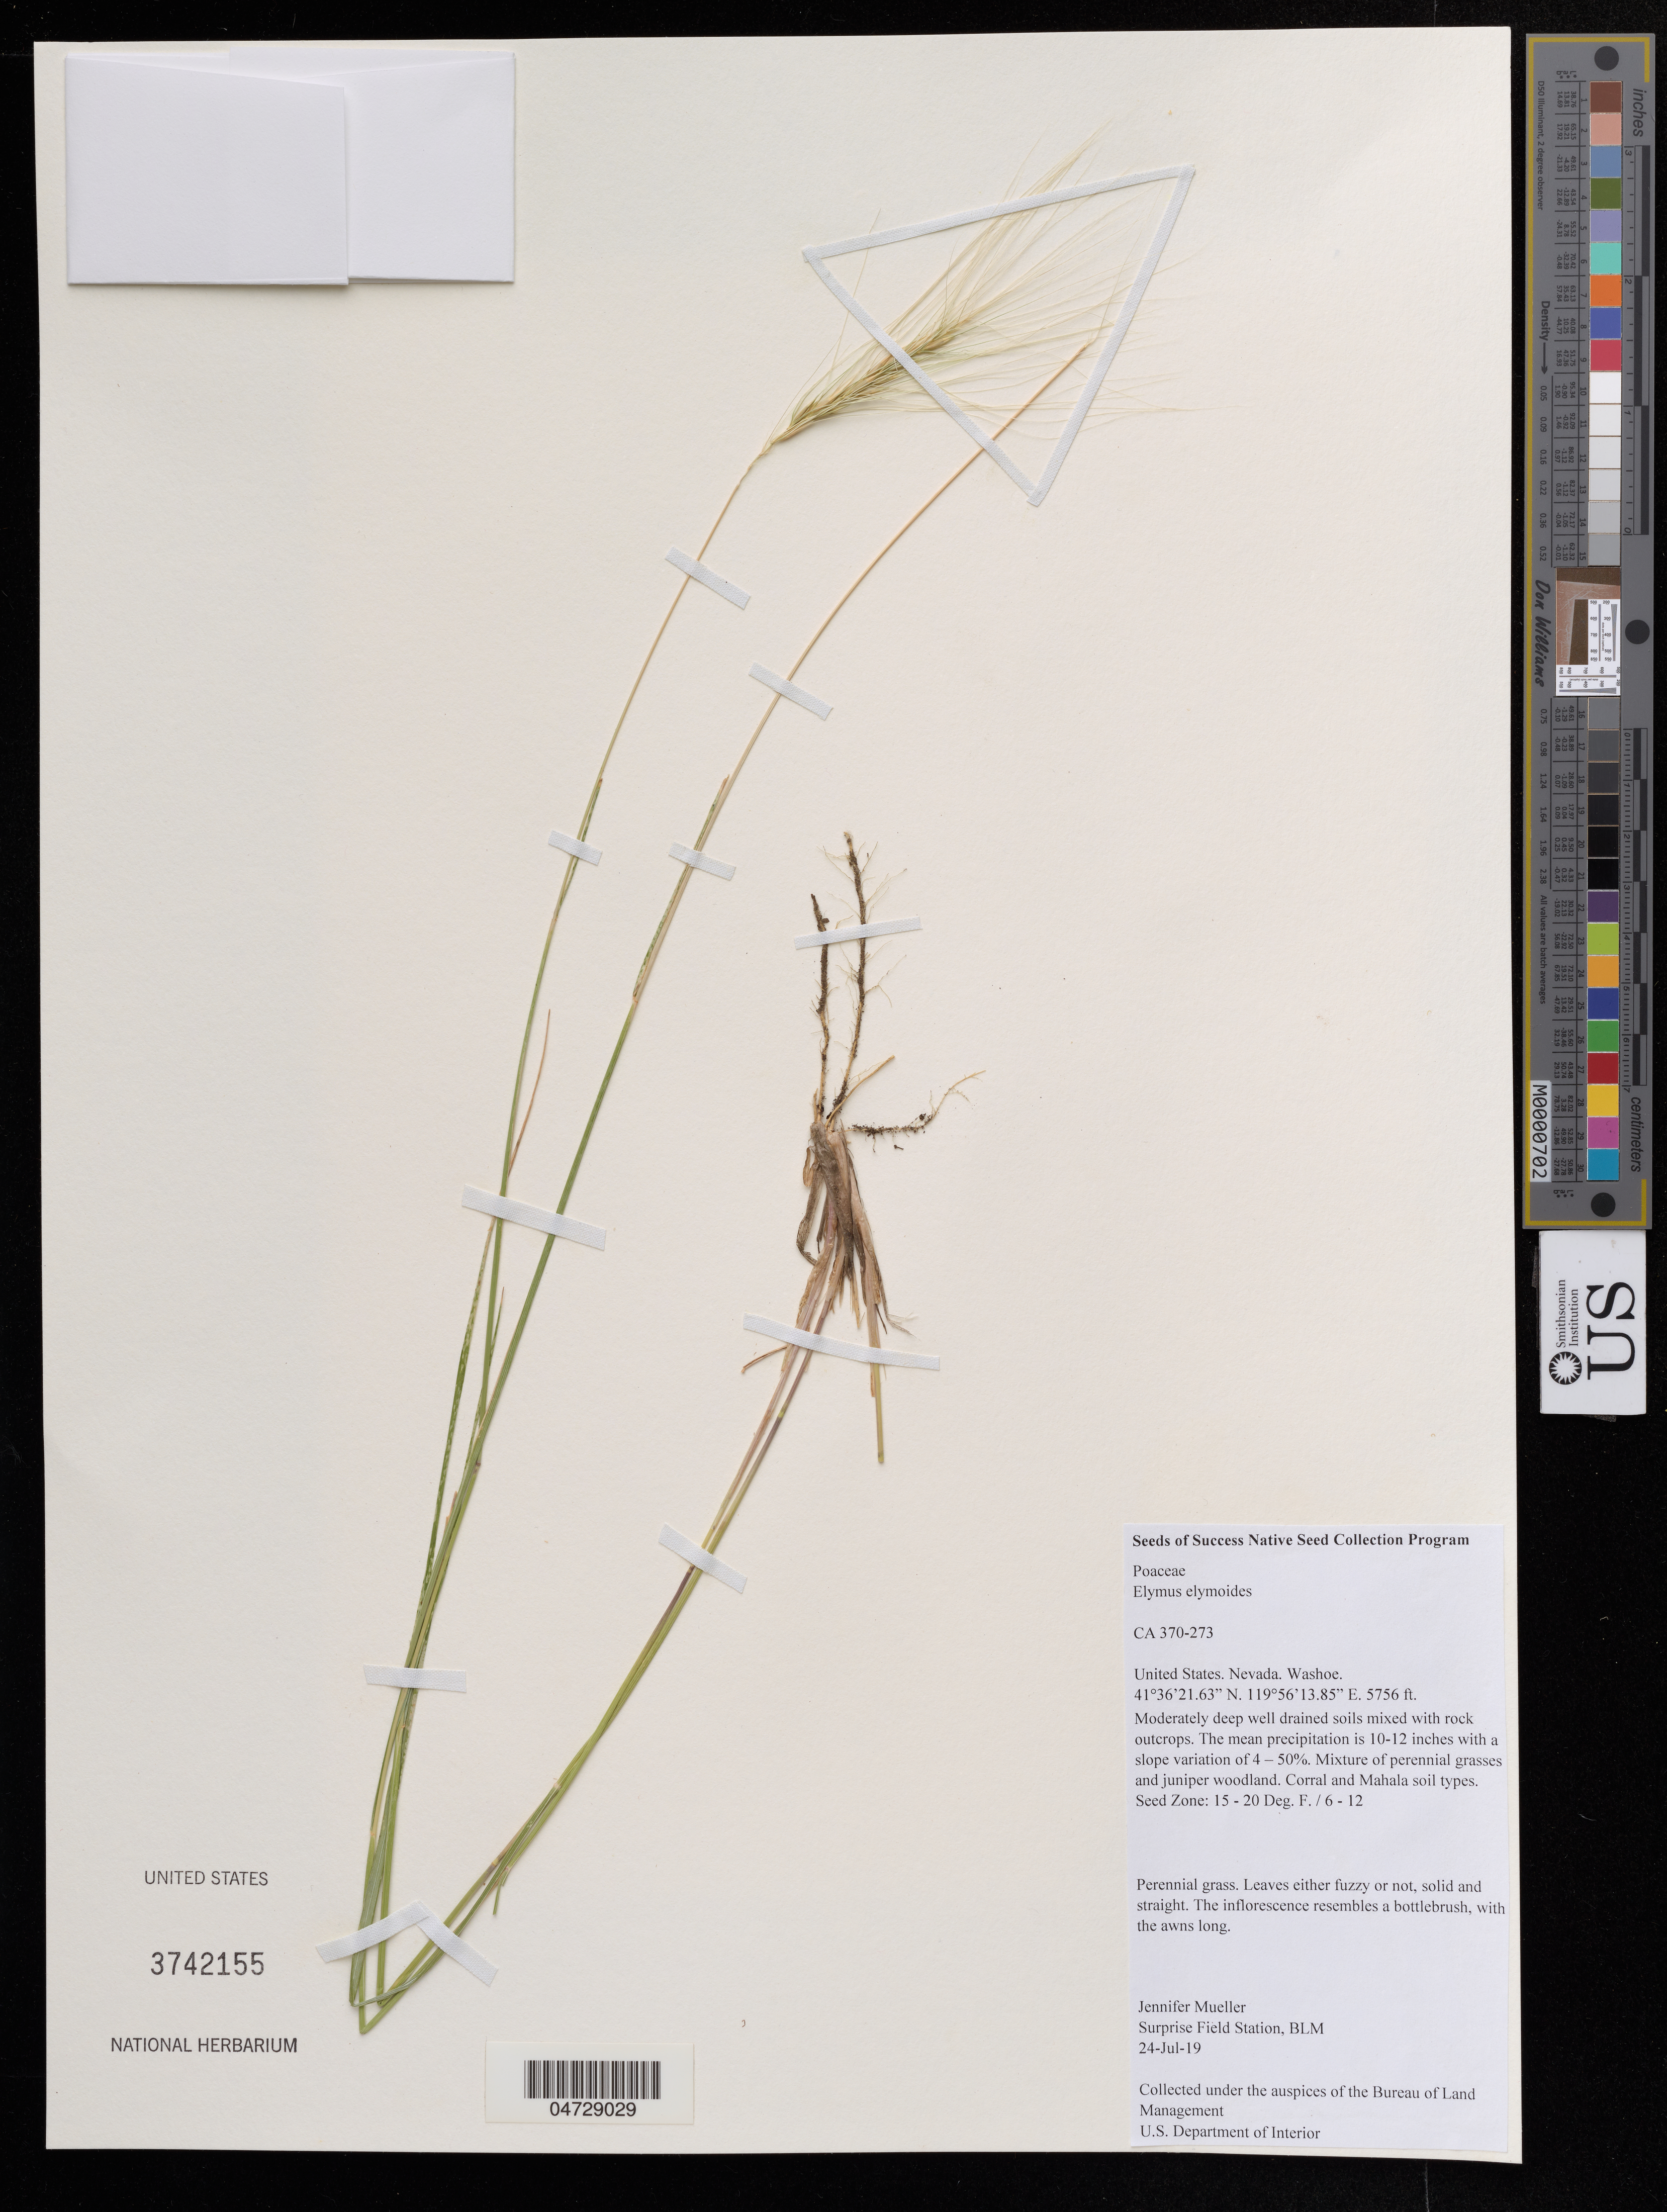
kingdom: Plantae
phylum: Tracheophyta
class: Liliopsida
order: Poales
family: Poaceae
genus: Elymus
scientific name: Elymus elymoides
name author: (Raf.) Swezey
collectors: J. Mueller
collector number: CA370-273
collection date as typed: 24 Jul19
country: United States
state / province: Nevada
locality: Washoe.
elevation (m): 1754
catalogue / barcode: US 3742155